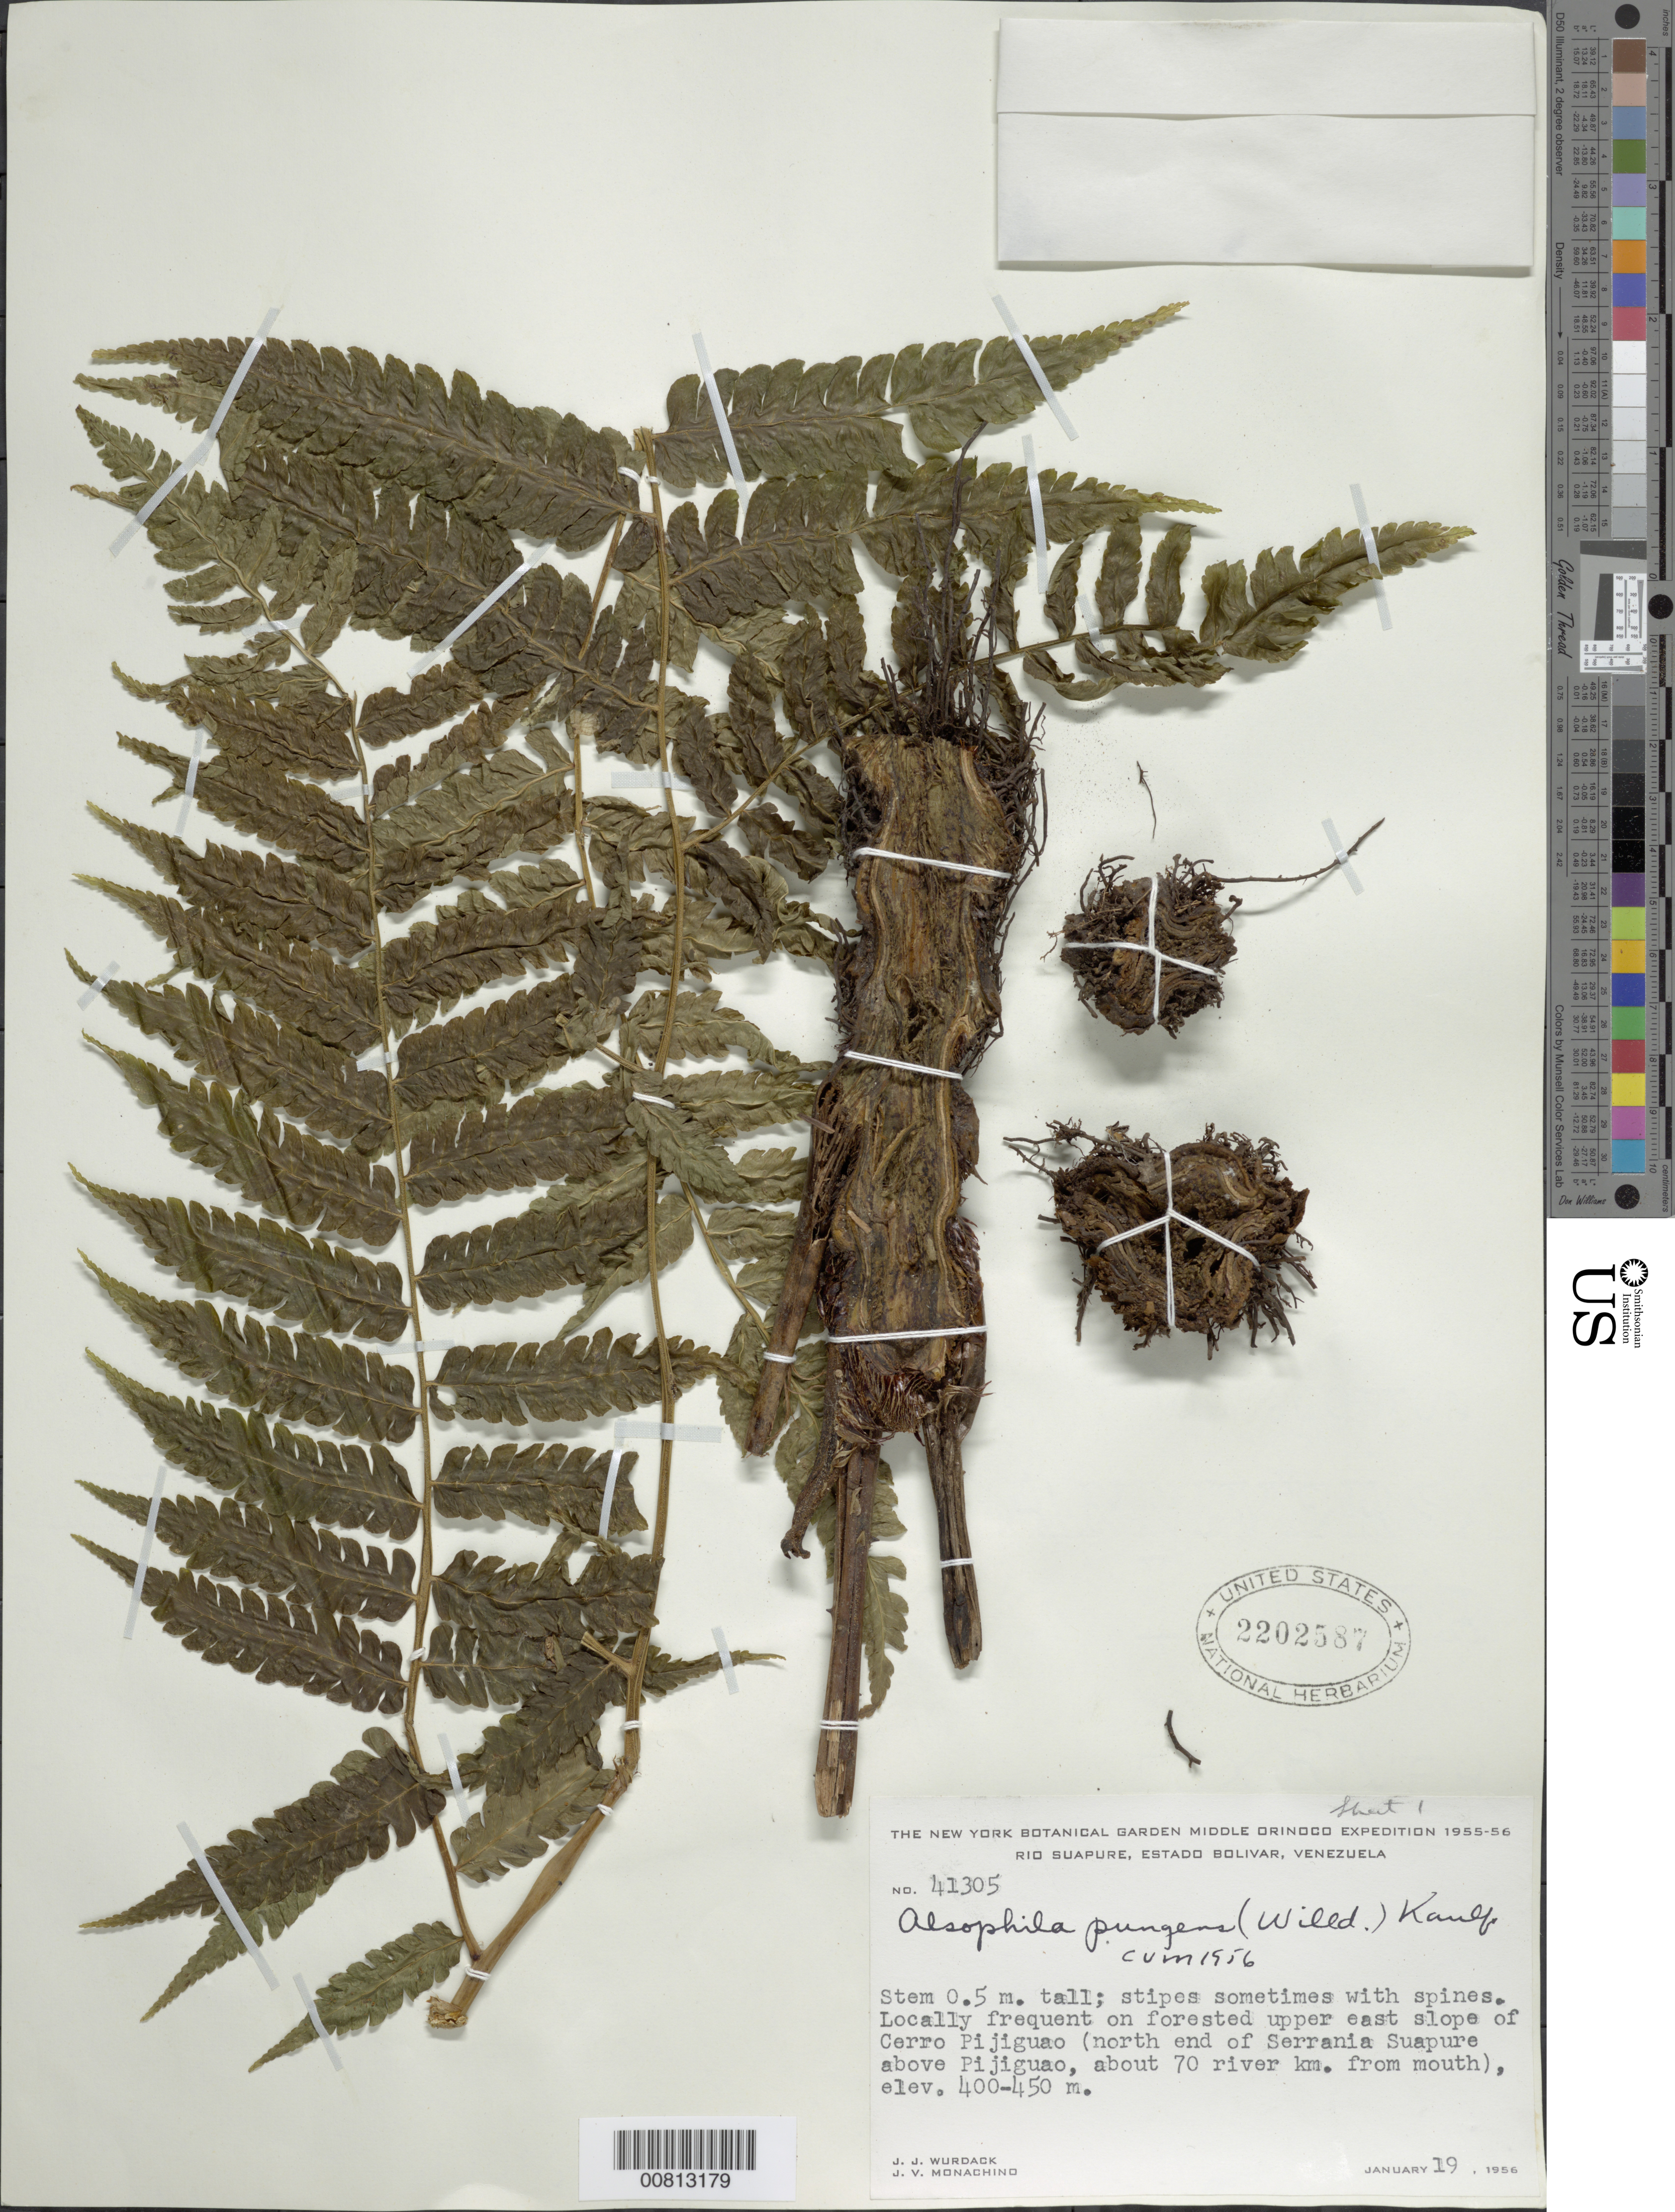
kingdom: Plantae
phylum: Tracheophyta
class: Polypodiopsida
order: Cyatheales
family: Cyatheaceae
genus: Cyathea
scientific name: Cyathea pungens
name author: (Willd.) Domin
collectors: J. J. Wurdack & J. V. Monachino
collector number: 41305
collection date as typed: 19-Jan-56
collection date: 1956-01-19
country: Venezuela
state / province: Bolívar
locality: Cerro Pijiguao, upper E slope, N end of Serrania Suapure above Pijiguao, about 70 river km from mouth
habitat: Forested upper E slope of cerro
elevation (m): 400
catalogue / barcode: US 2202587